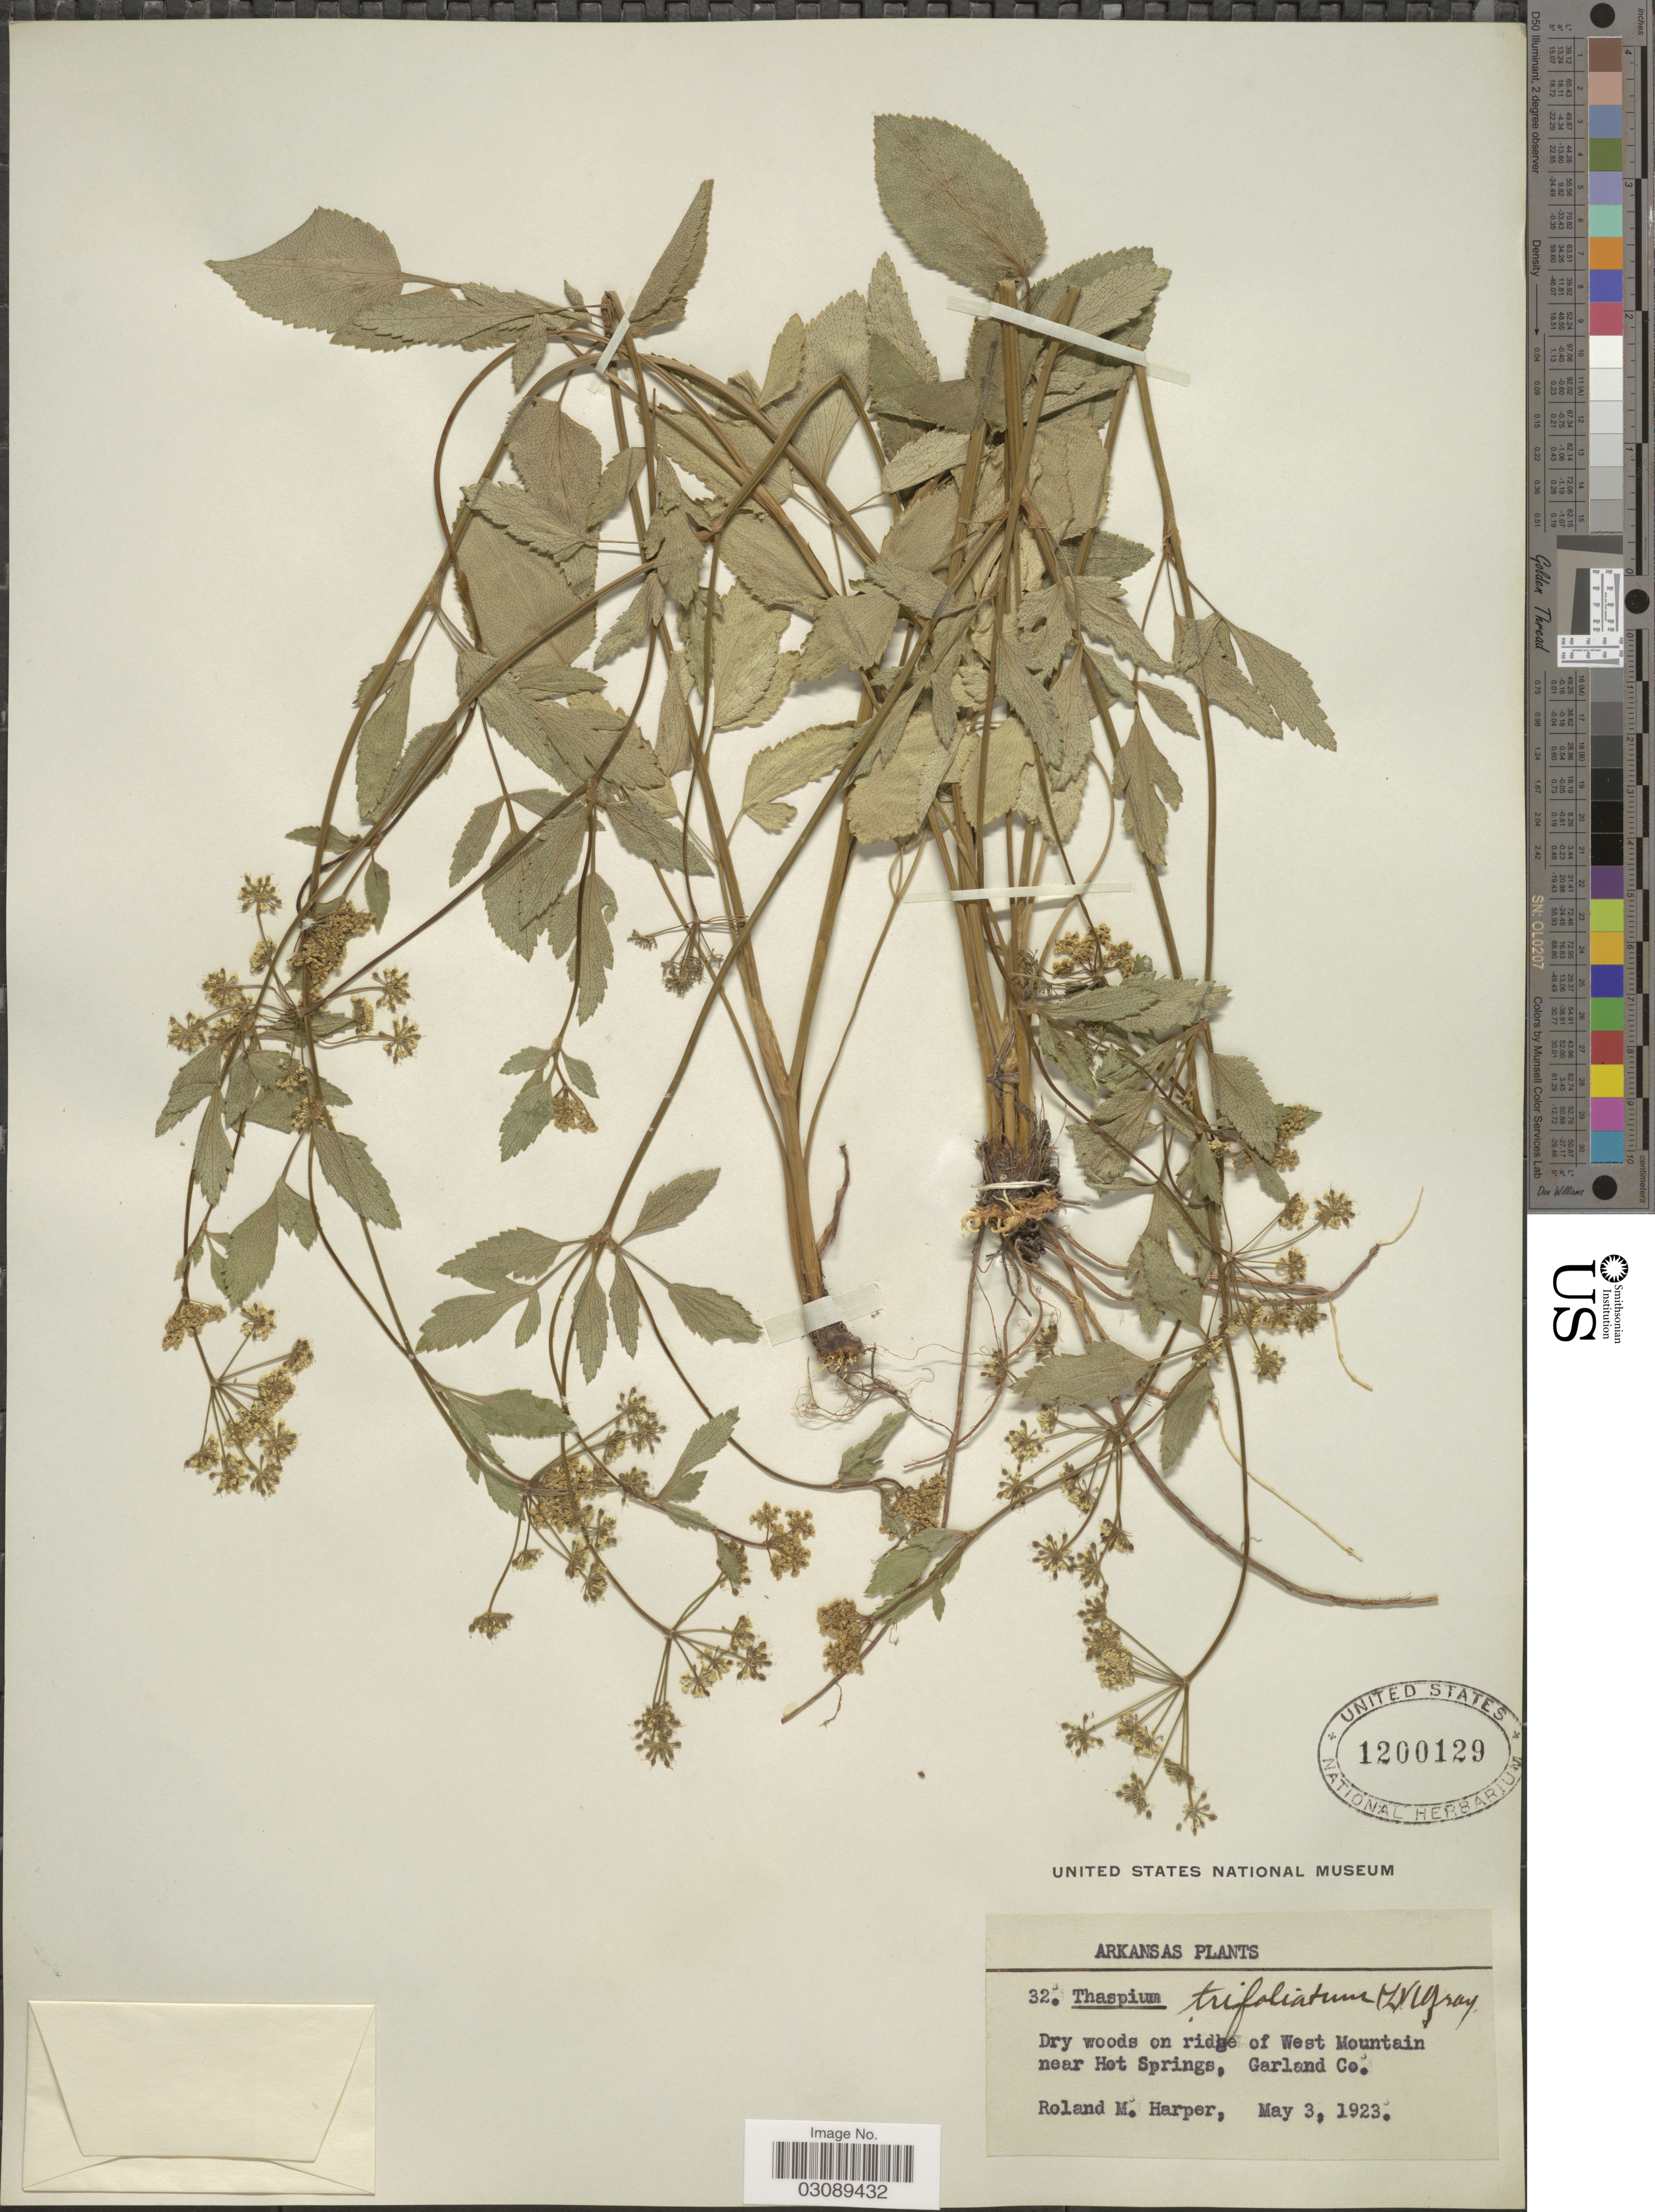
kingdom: Plantae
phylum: Tracheophyta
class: Magnoliopsida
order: Apiales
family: Apiaceae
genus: Thaspium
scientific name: Thaspium aureum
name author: (L.) Nutt.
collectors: R. M. Harper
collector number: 32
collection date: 1923-05-03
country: United States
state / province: Arkansas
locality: West Mountain near Hot Springs, Garland Co.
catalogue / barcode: US 1200129